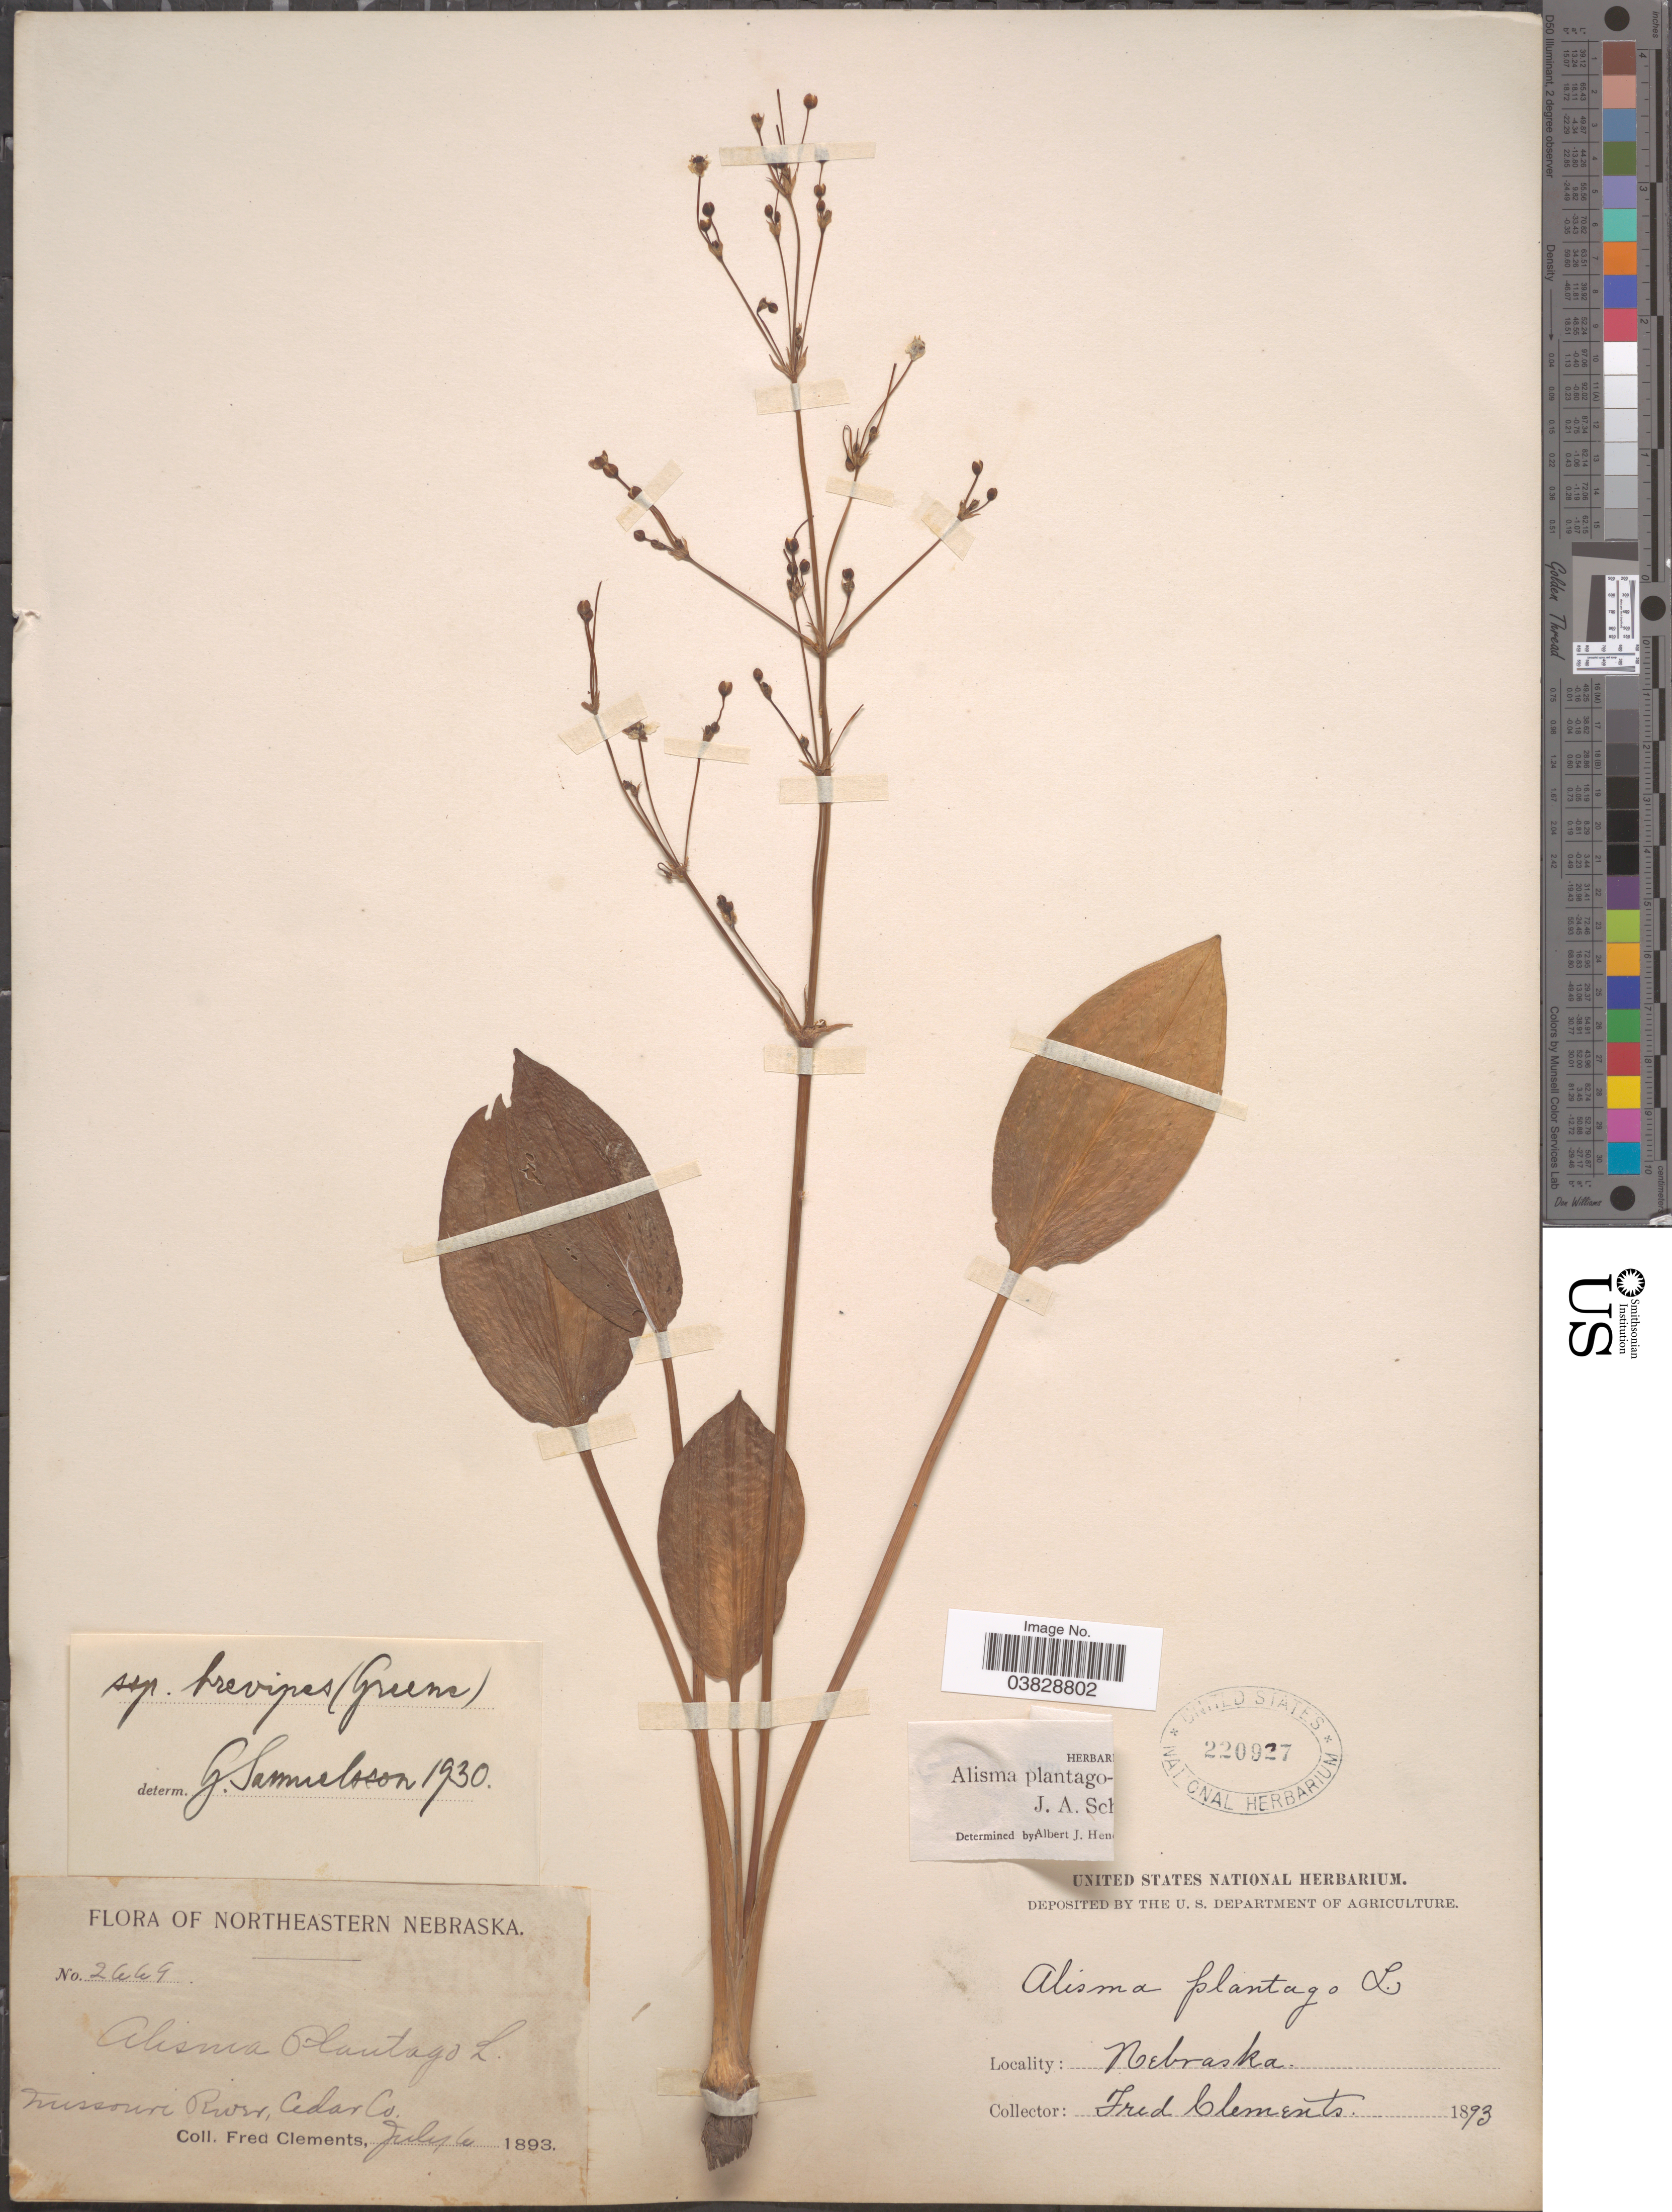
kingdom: Plantae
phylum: Tracheophyta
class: Liliopsida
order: Alismatales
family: Alismataceae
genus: Alisma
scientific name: Alisma plantago-aquatica var. americanum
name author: L.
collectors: F. Clements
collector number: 2449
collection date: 1893-07-06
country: United States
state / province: Nebraska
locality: Missouri River, Cedar Co.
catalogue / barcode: US 220927